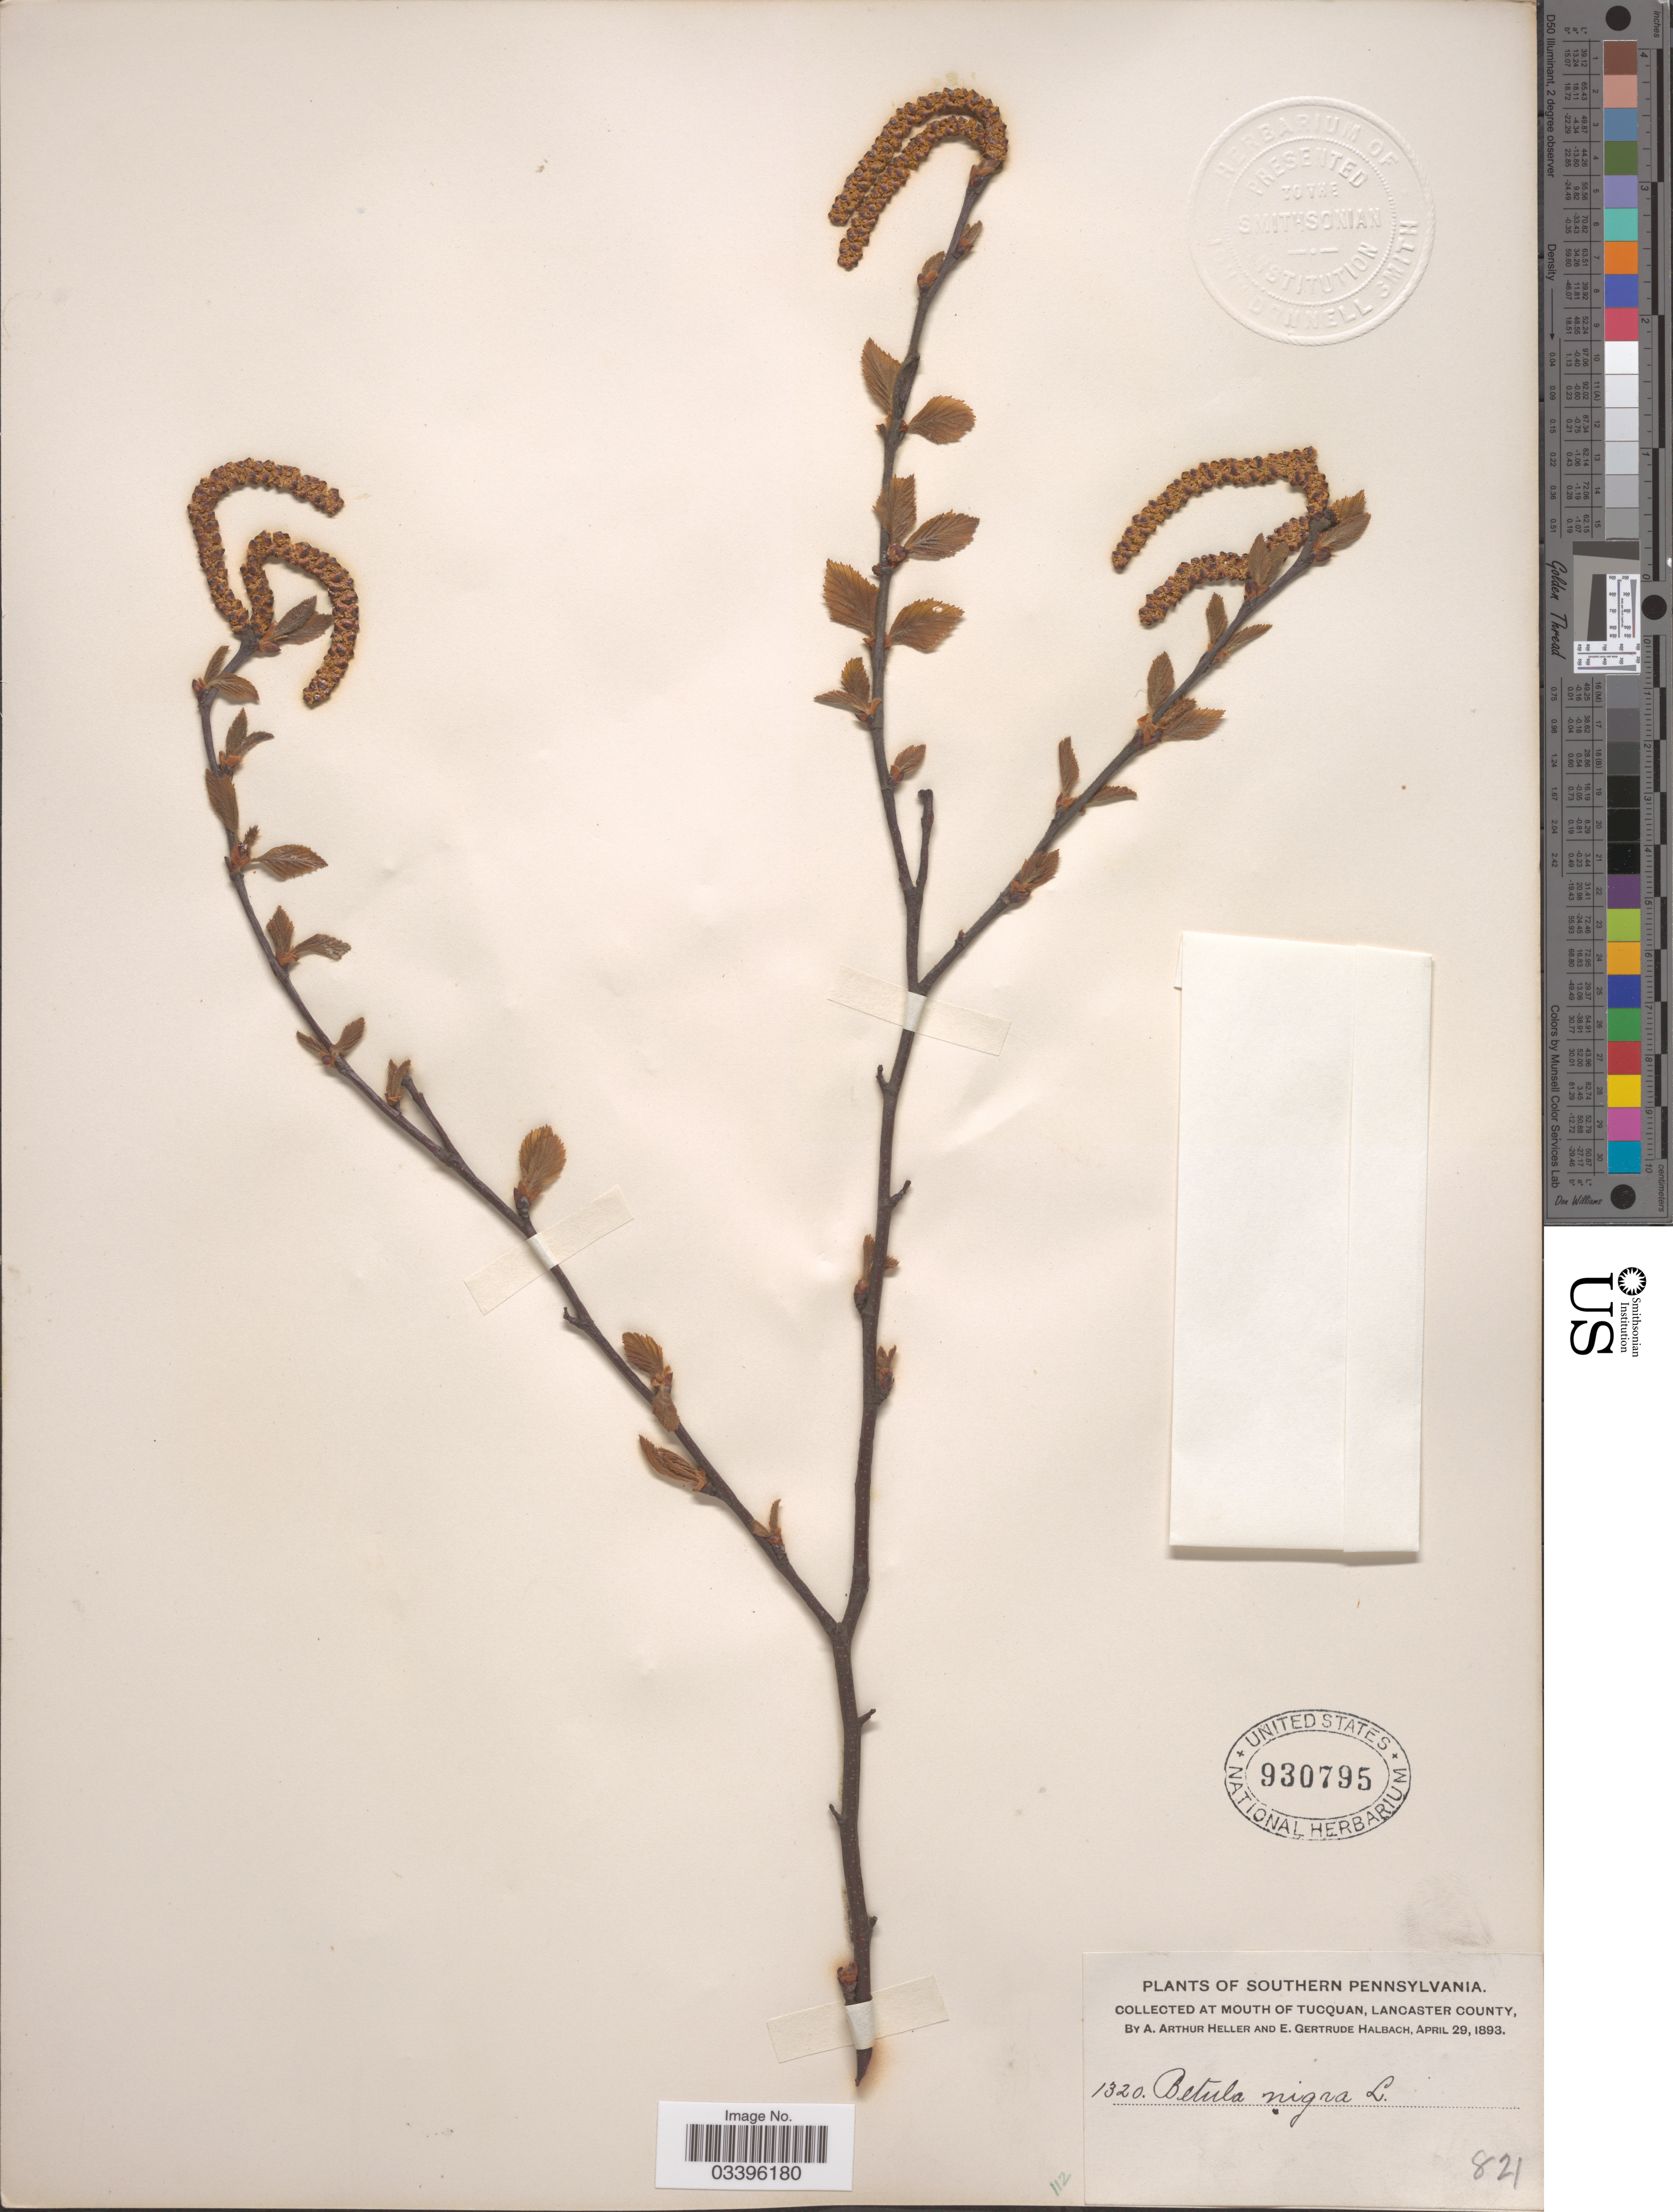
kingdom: Plantae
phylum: Tracheophyta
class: Magnoliopsida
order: Fagales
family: Betulaceae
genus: Betula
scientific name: Betula nigra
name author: L.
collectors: A. A. Heller & E. G. Halbach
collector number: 1320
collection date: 1893-04-29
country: United States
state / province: Pennsylvania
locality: Southern Pennsylvania. At mouth of Tucquan, Lancaster County.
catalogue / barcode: US 930795